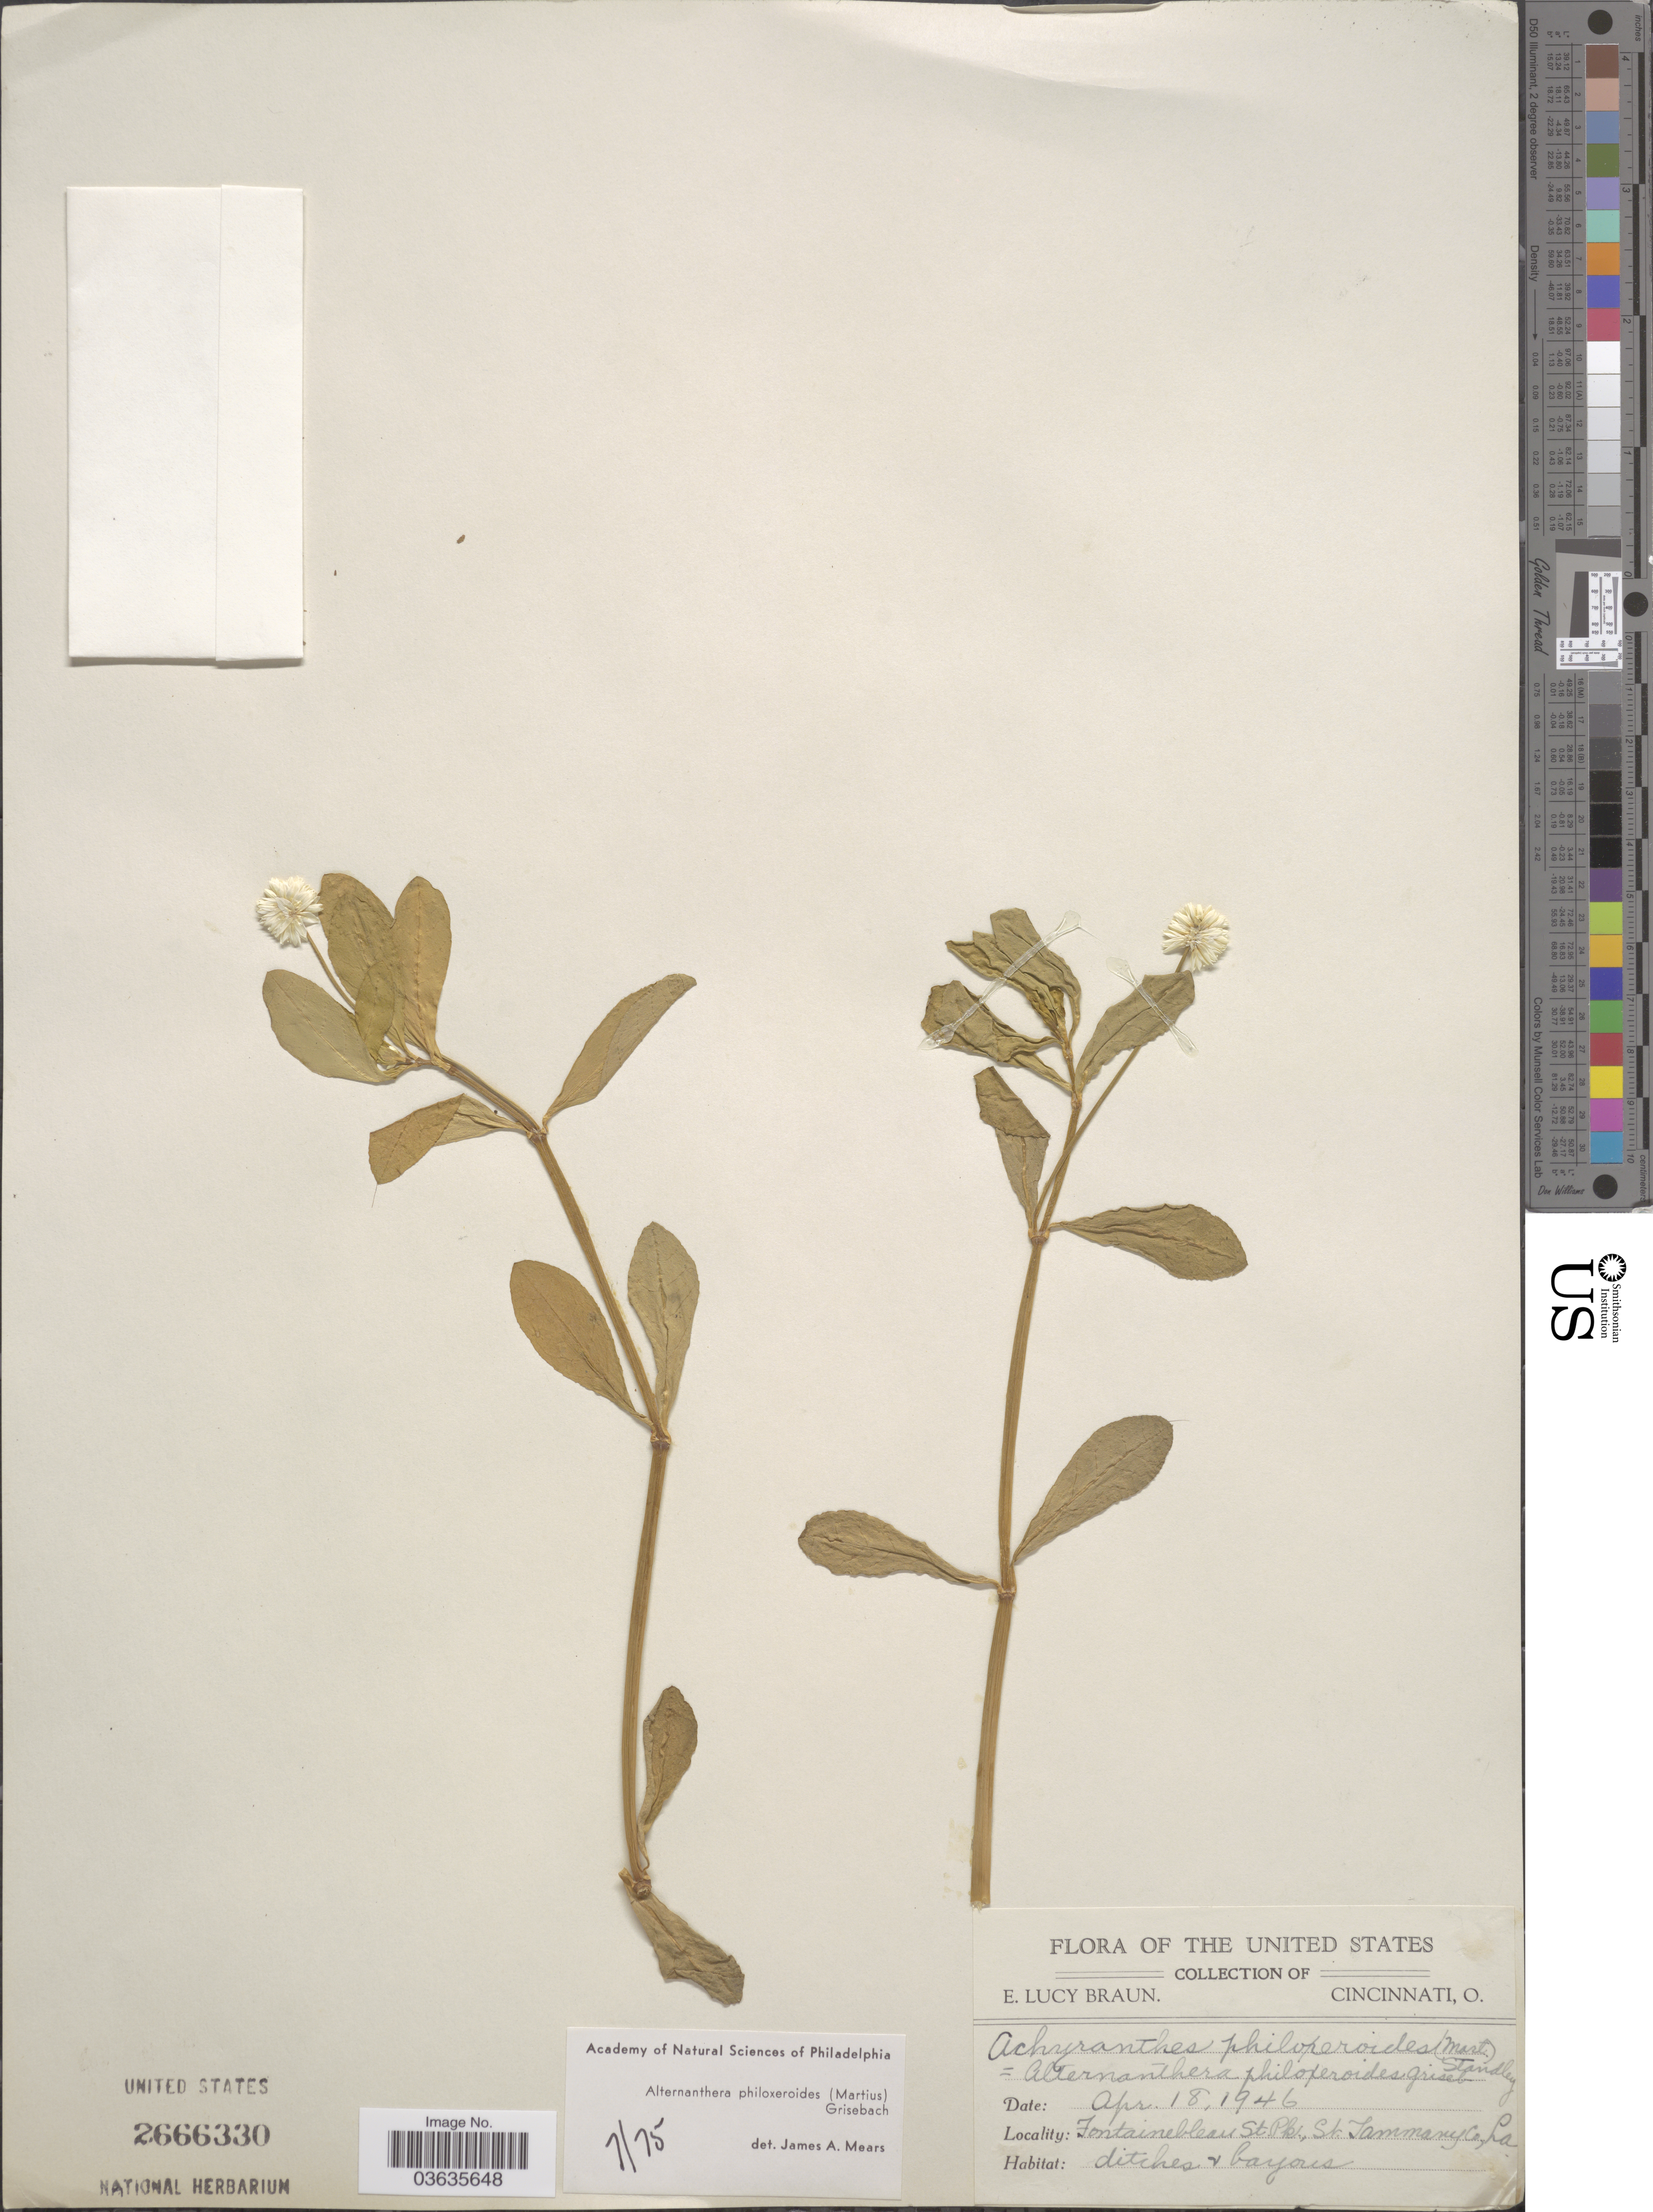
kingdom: Plantae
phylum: Tracheophyta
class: Magnoliopsida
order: Caryophyllales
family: Amaranthaceae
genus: Alternanthera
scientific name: Alternanthera philoxeroides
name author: (Mart.) Griseb.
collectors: E. L. Braun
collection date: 1946-04-18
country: United States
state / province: Louisiana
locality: Fontainebleau St. Pk., St. Tammany Co.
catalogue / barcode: US 2666330